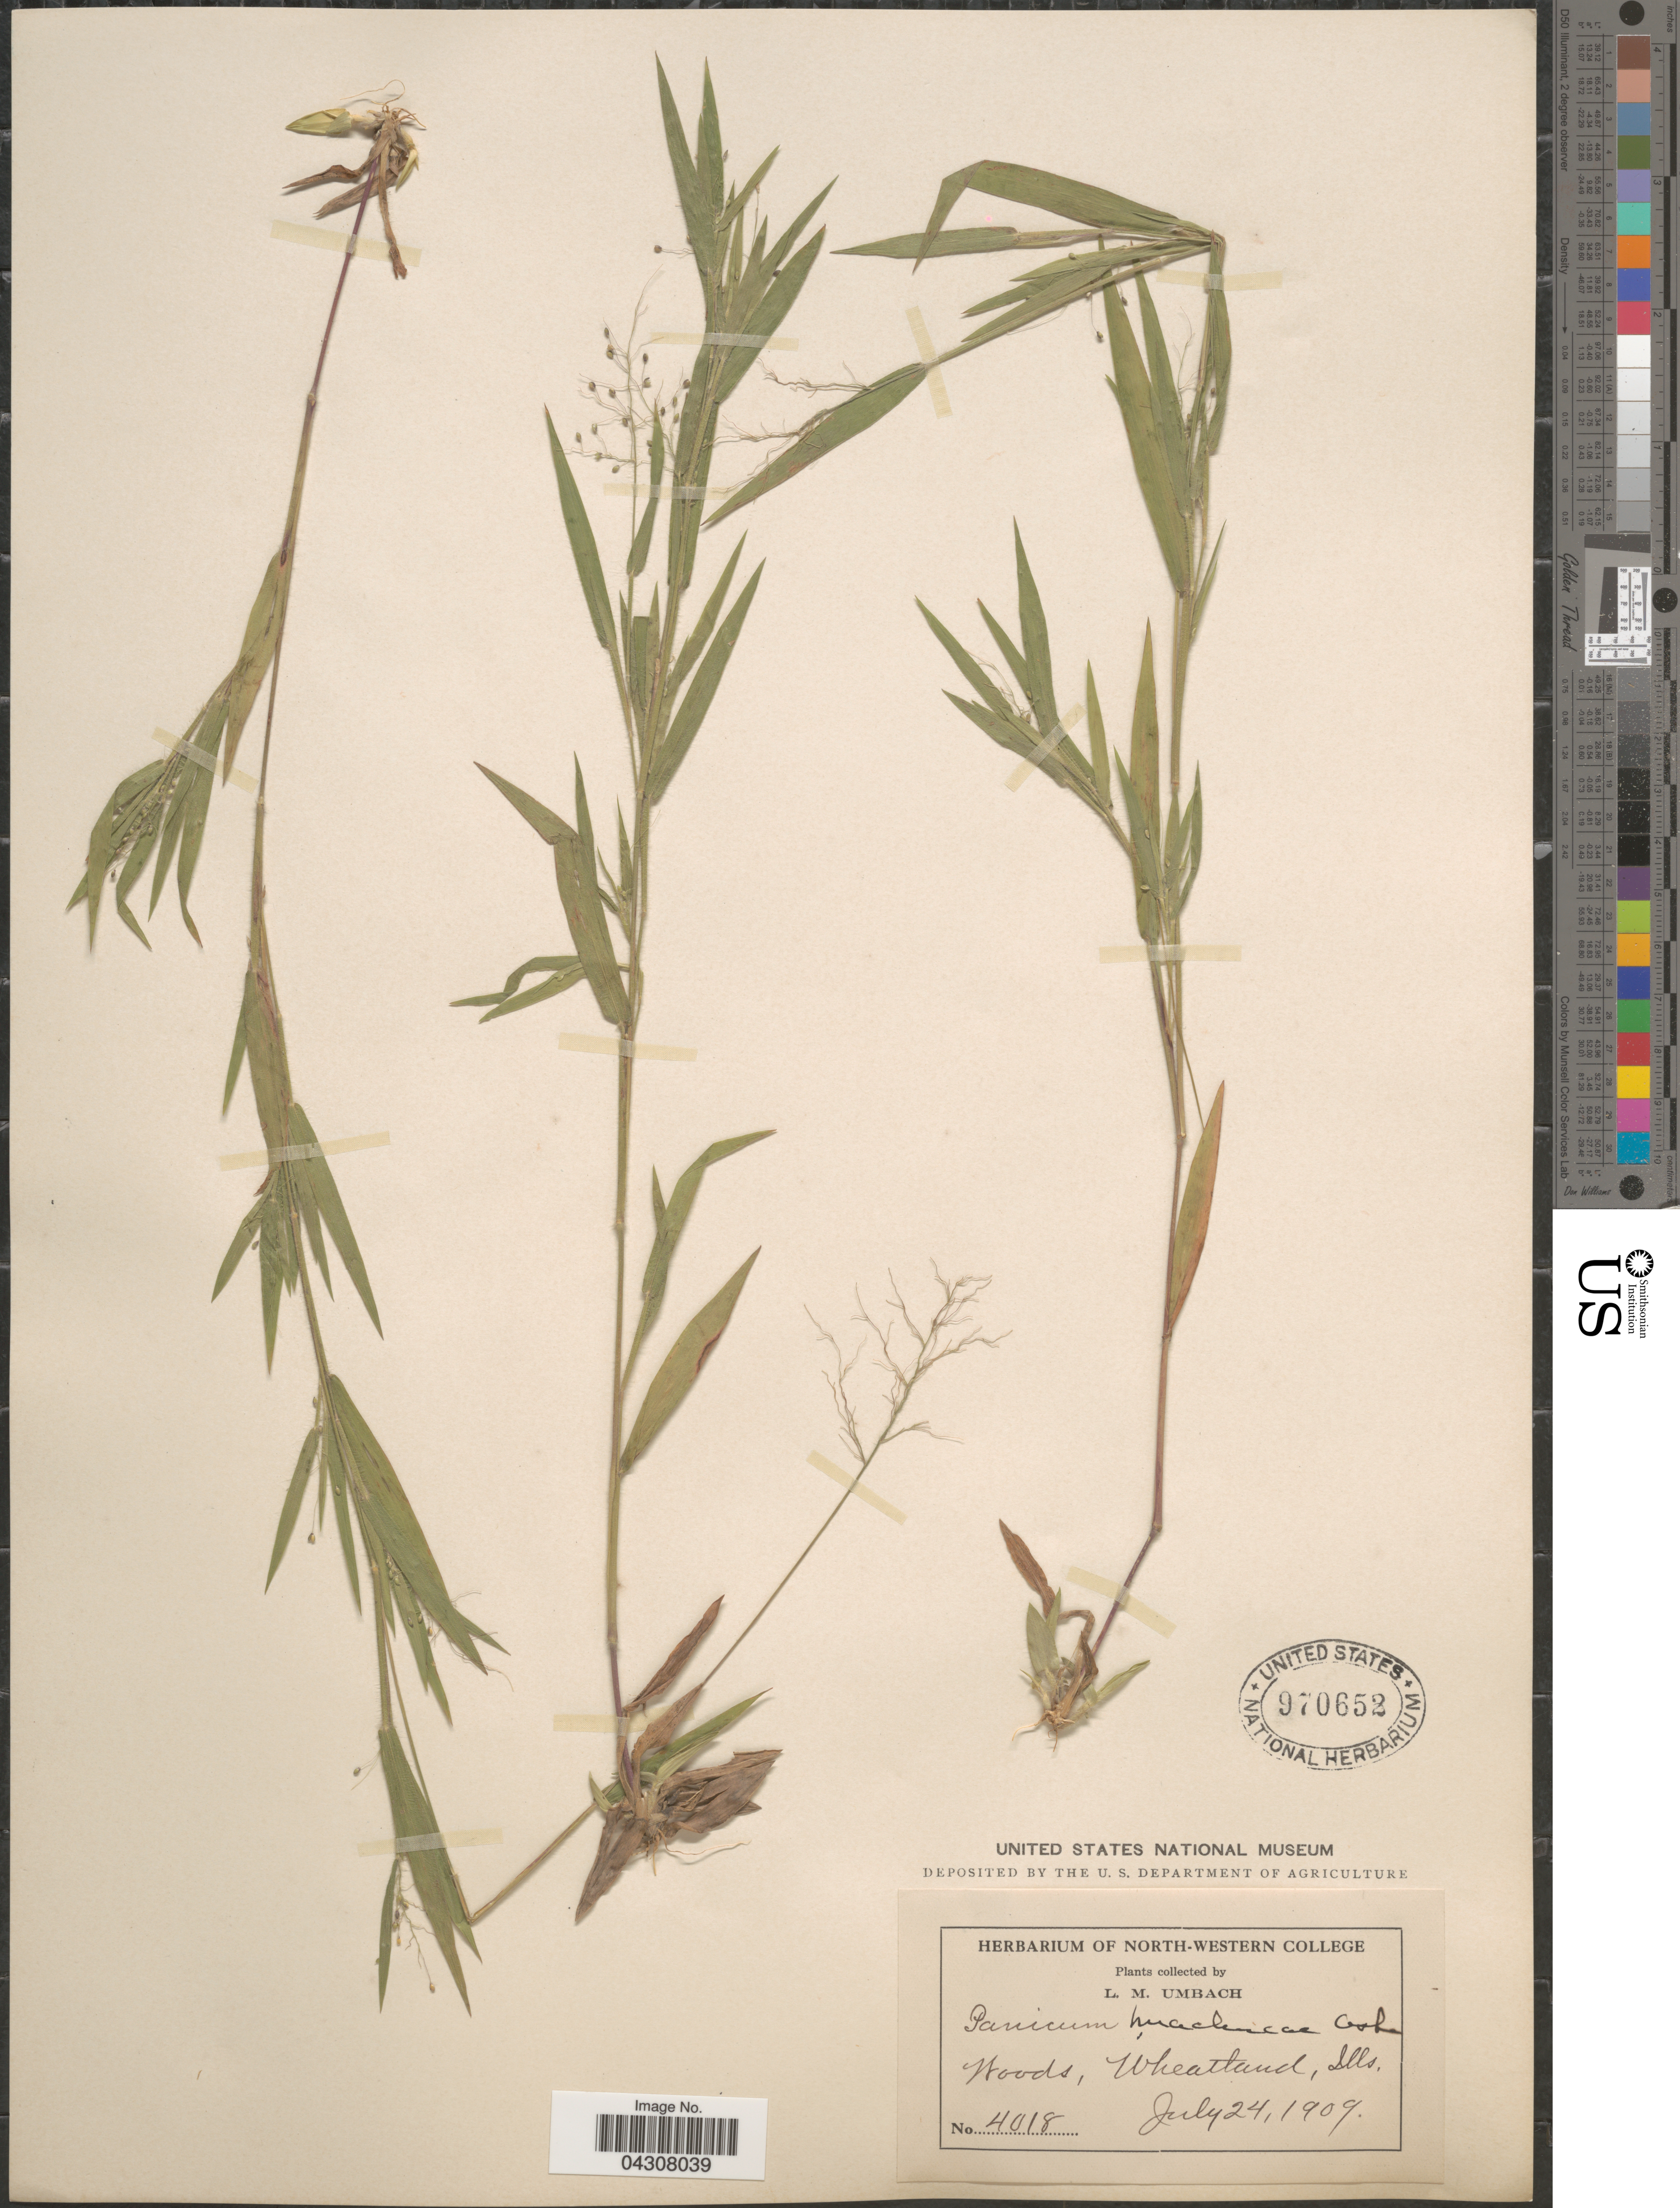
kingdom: Plantae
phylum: Tracheophyta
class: Liliopsida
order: Poales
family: Poaceae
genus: Dichanthelium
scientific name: Dichanthelium acuminatum var. acuminatum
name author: (Sw.) Gould & C.A. Clark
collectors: L. M. Umbach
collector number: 4018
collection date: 1909-07-24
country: United States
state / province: Illinois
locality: Woods, Wheatland.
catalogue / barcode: US 970652